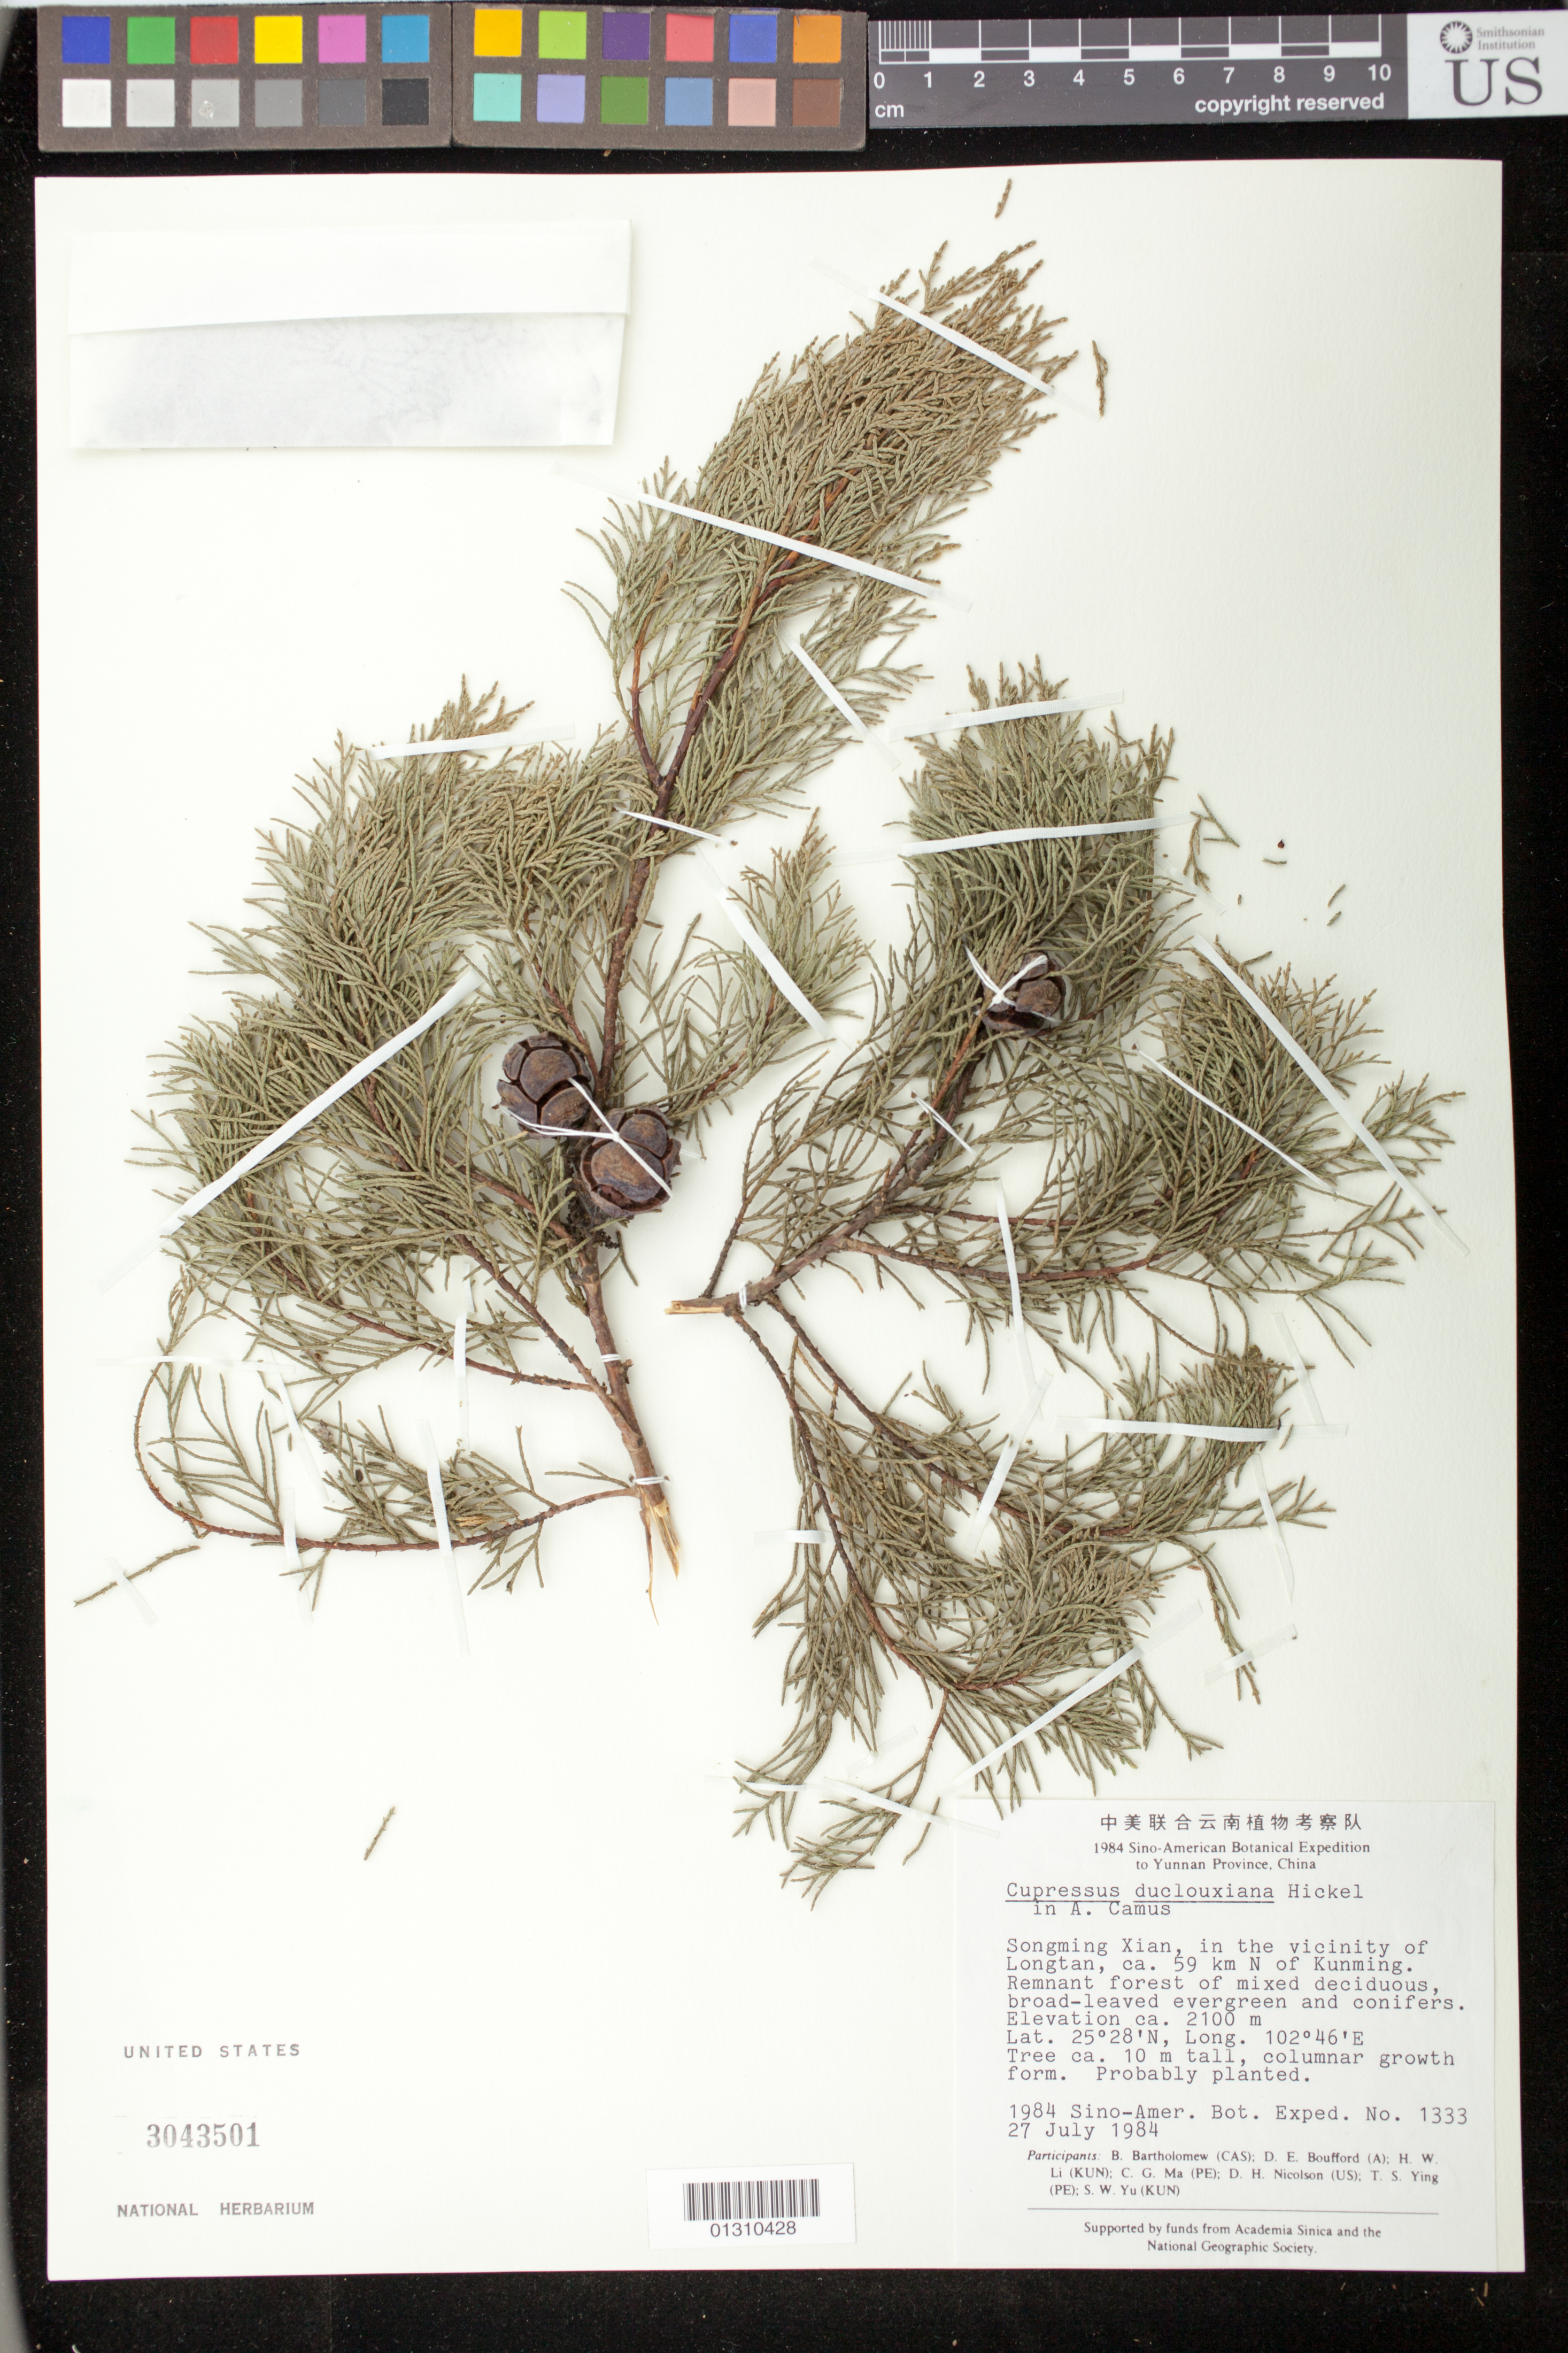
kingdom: Plantae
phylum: Tracheophyta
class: Pinopsida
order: Pinales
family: Cupressaceae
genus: Cupressus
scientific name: Cupressus duclouxiana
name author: Hickel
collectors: B. Bartholomew, D. E. Boufford, H. W. Li, C. Ma, D. H. Nicolson, T. Ying & S. Yu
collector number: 1333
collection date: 1984-07-27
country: China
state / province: Yunnan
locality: Songming Xian, in the vicinity of Longtan, ca. 59 km N of Kunming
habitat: Remnant forest of mixed deciduous, broad-leaved evergreen and conifers.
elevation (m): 2100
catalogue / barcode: US 3043501